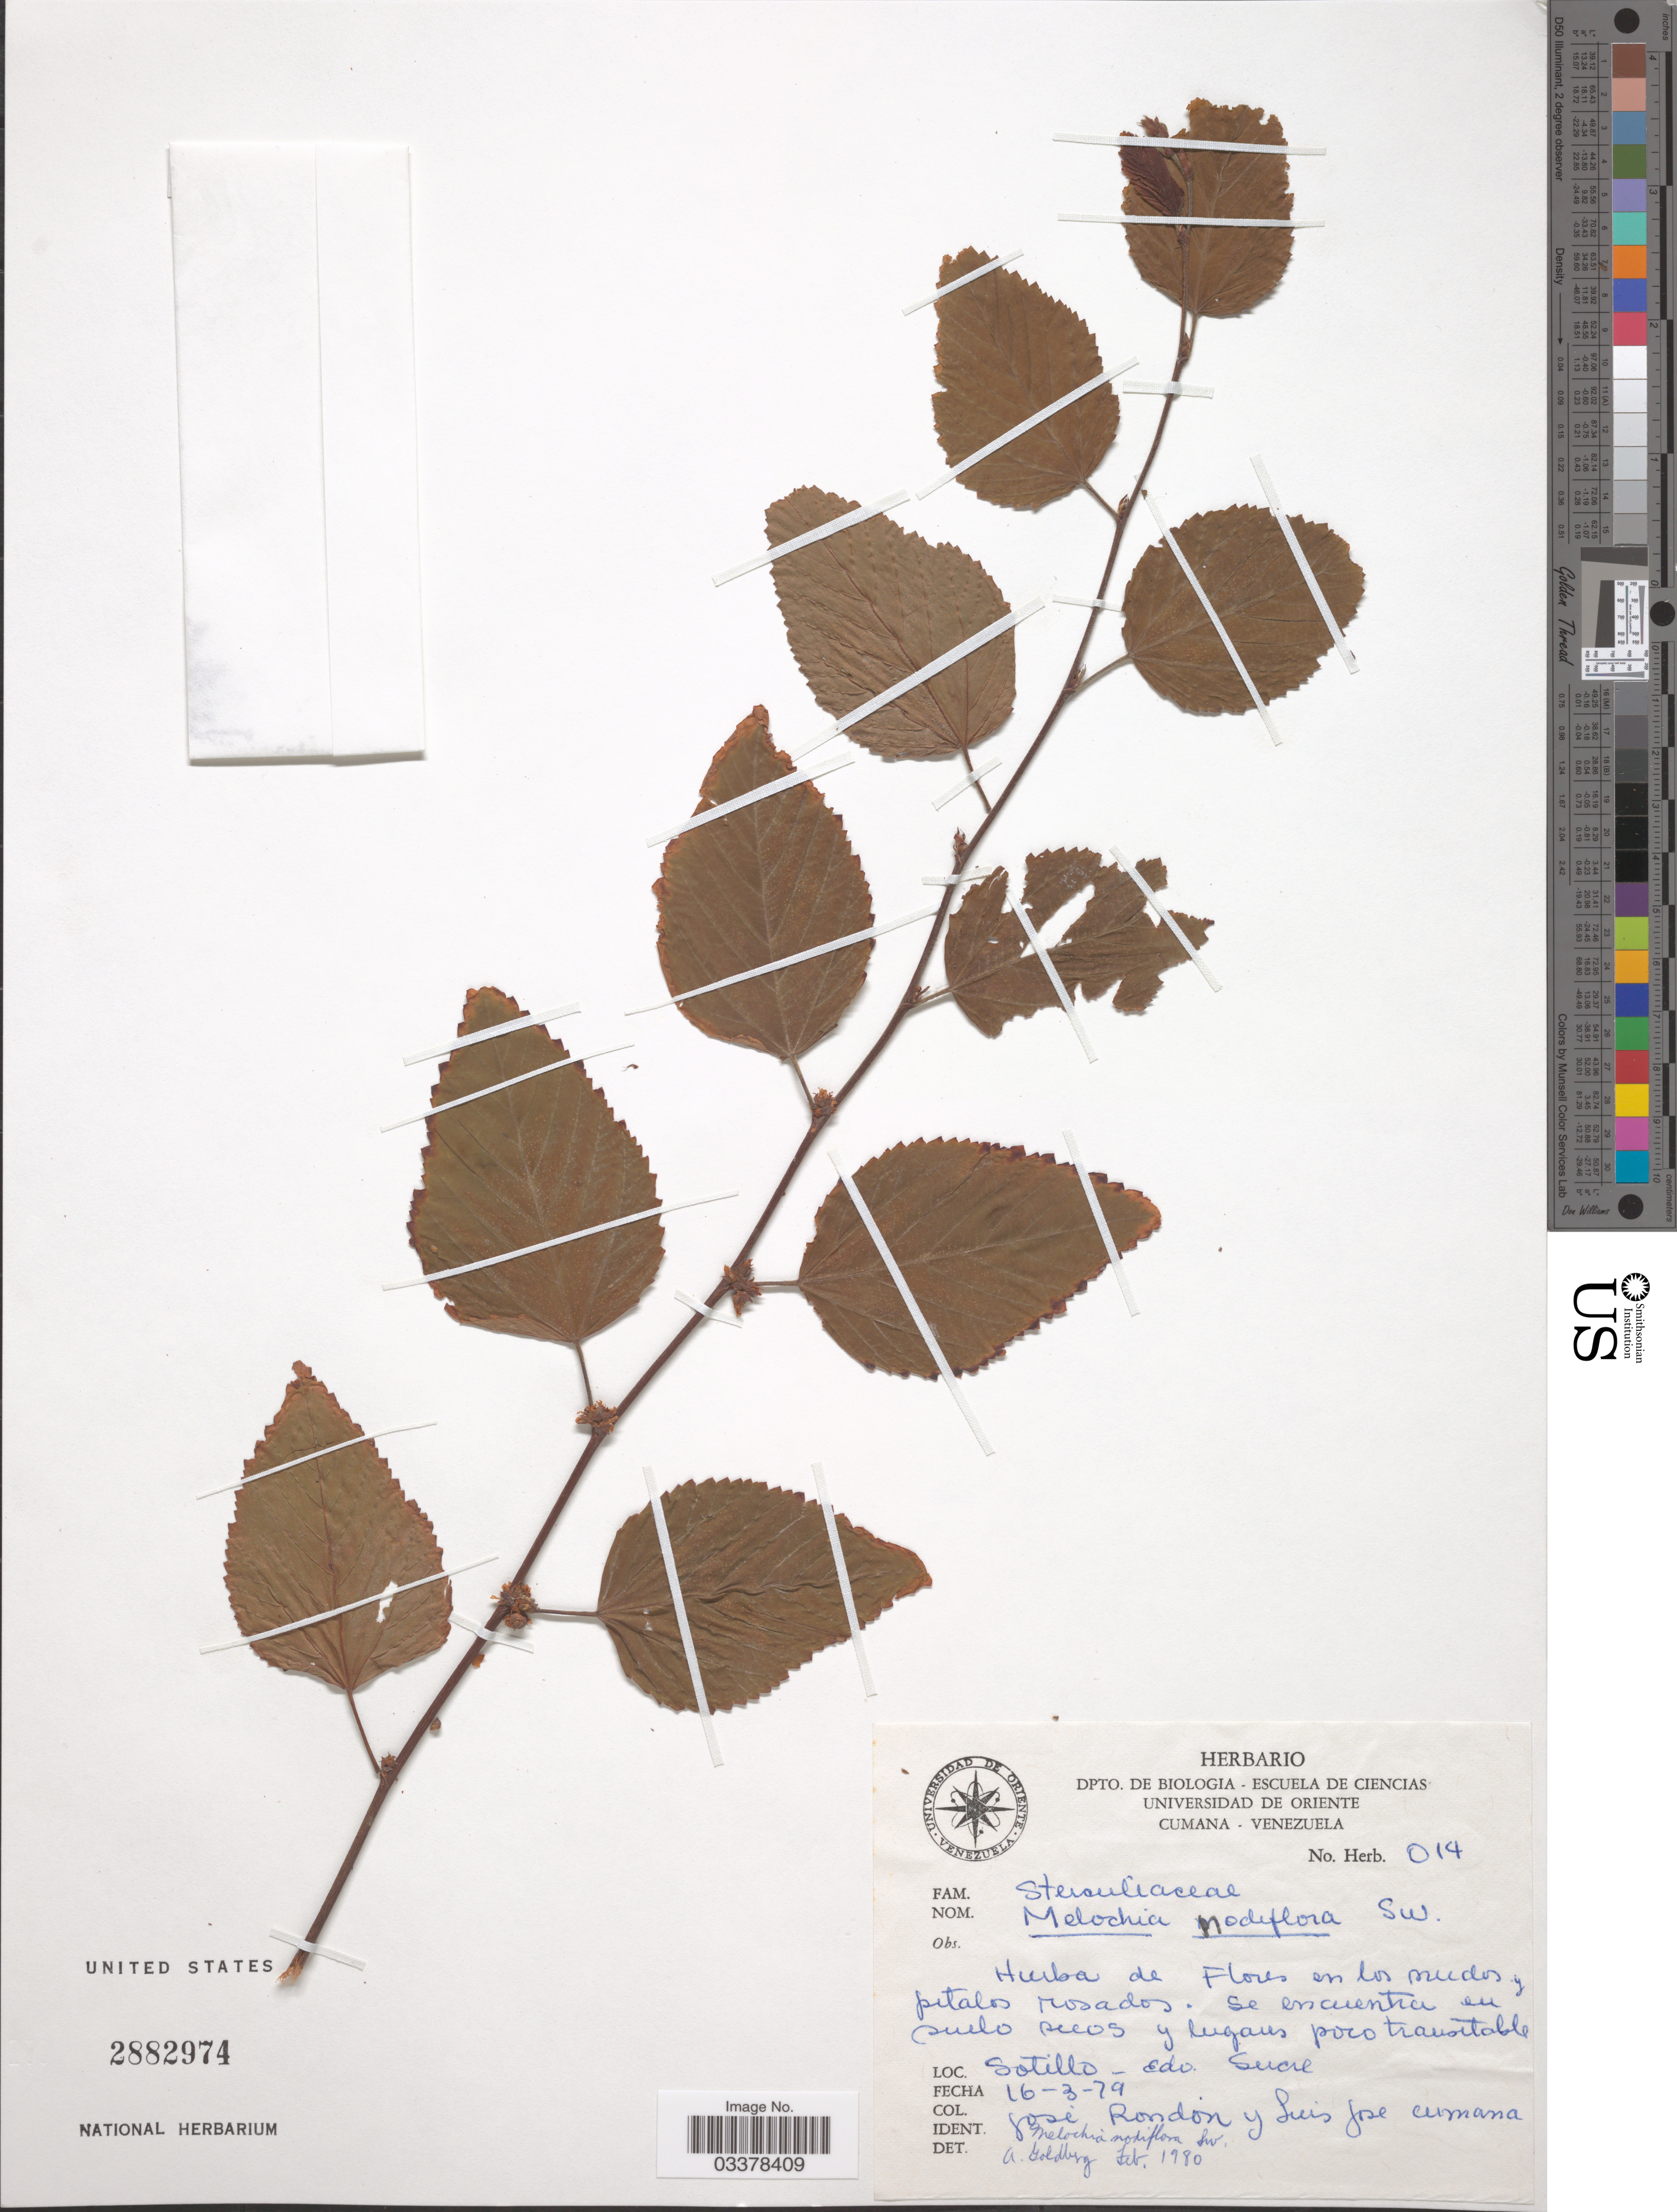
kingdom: Plantae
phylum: Tracheophyta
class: Magnoliopsida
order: Malvales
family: Malvaceae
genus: Melochia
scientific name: Melochia nodiflora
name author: Sw.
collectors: J. Rondón & L. Cumaná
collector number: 014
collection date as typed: Transcribed d/m/y: 16/3/79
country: Venezuela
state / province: Sucre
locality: Sotillo.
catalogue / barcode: US 2882974